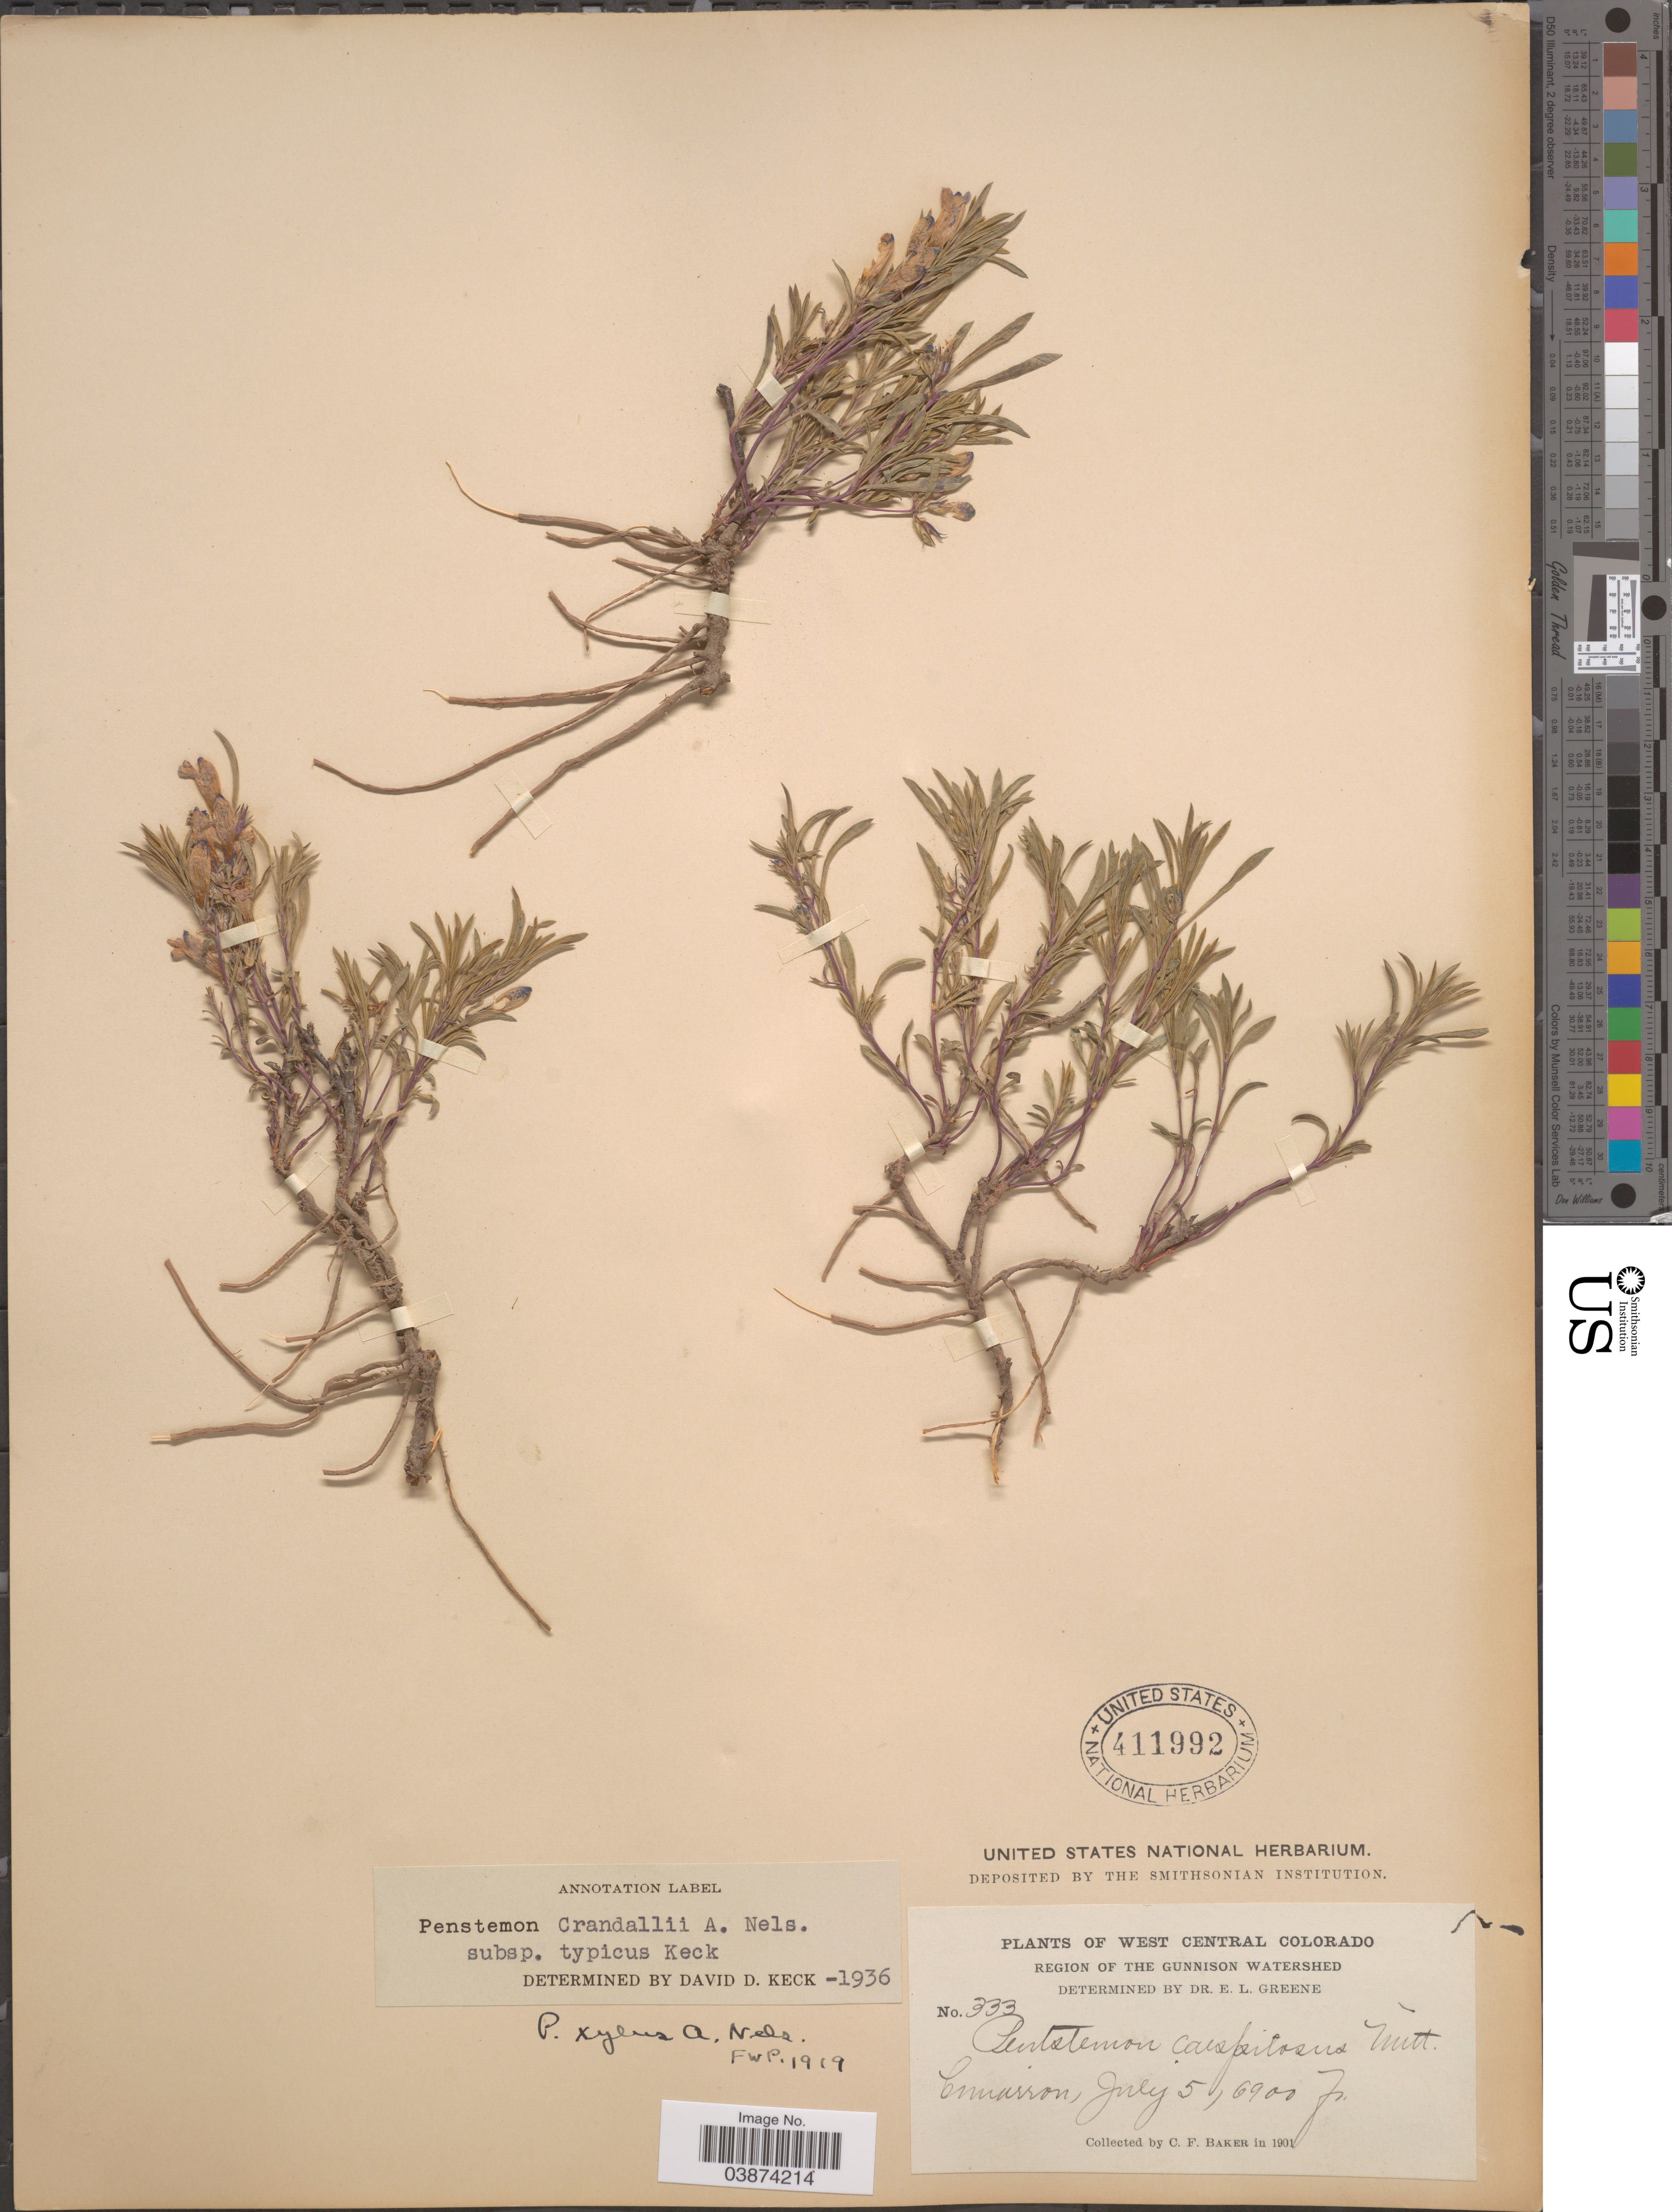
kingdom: Plantae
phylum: Tracheophyta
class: Magnoliopsida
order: Lamiales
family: Plantaginaceae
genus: Penstemon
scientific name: Penstemon crandallii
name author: A. Nelson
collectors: C. F. Baker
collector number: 333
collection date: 1901-07-05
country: United States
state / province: Colorado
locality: West Central Colorado. Region of the Gunnison Watershed. Cimarron.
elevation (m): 2103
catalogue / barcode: US 411992